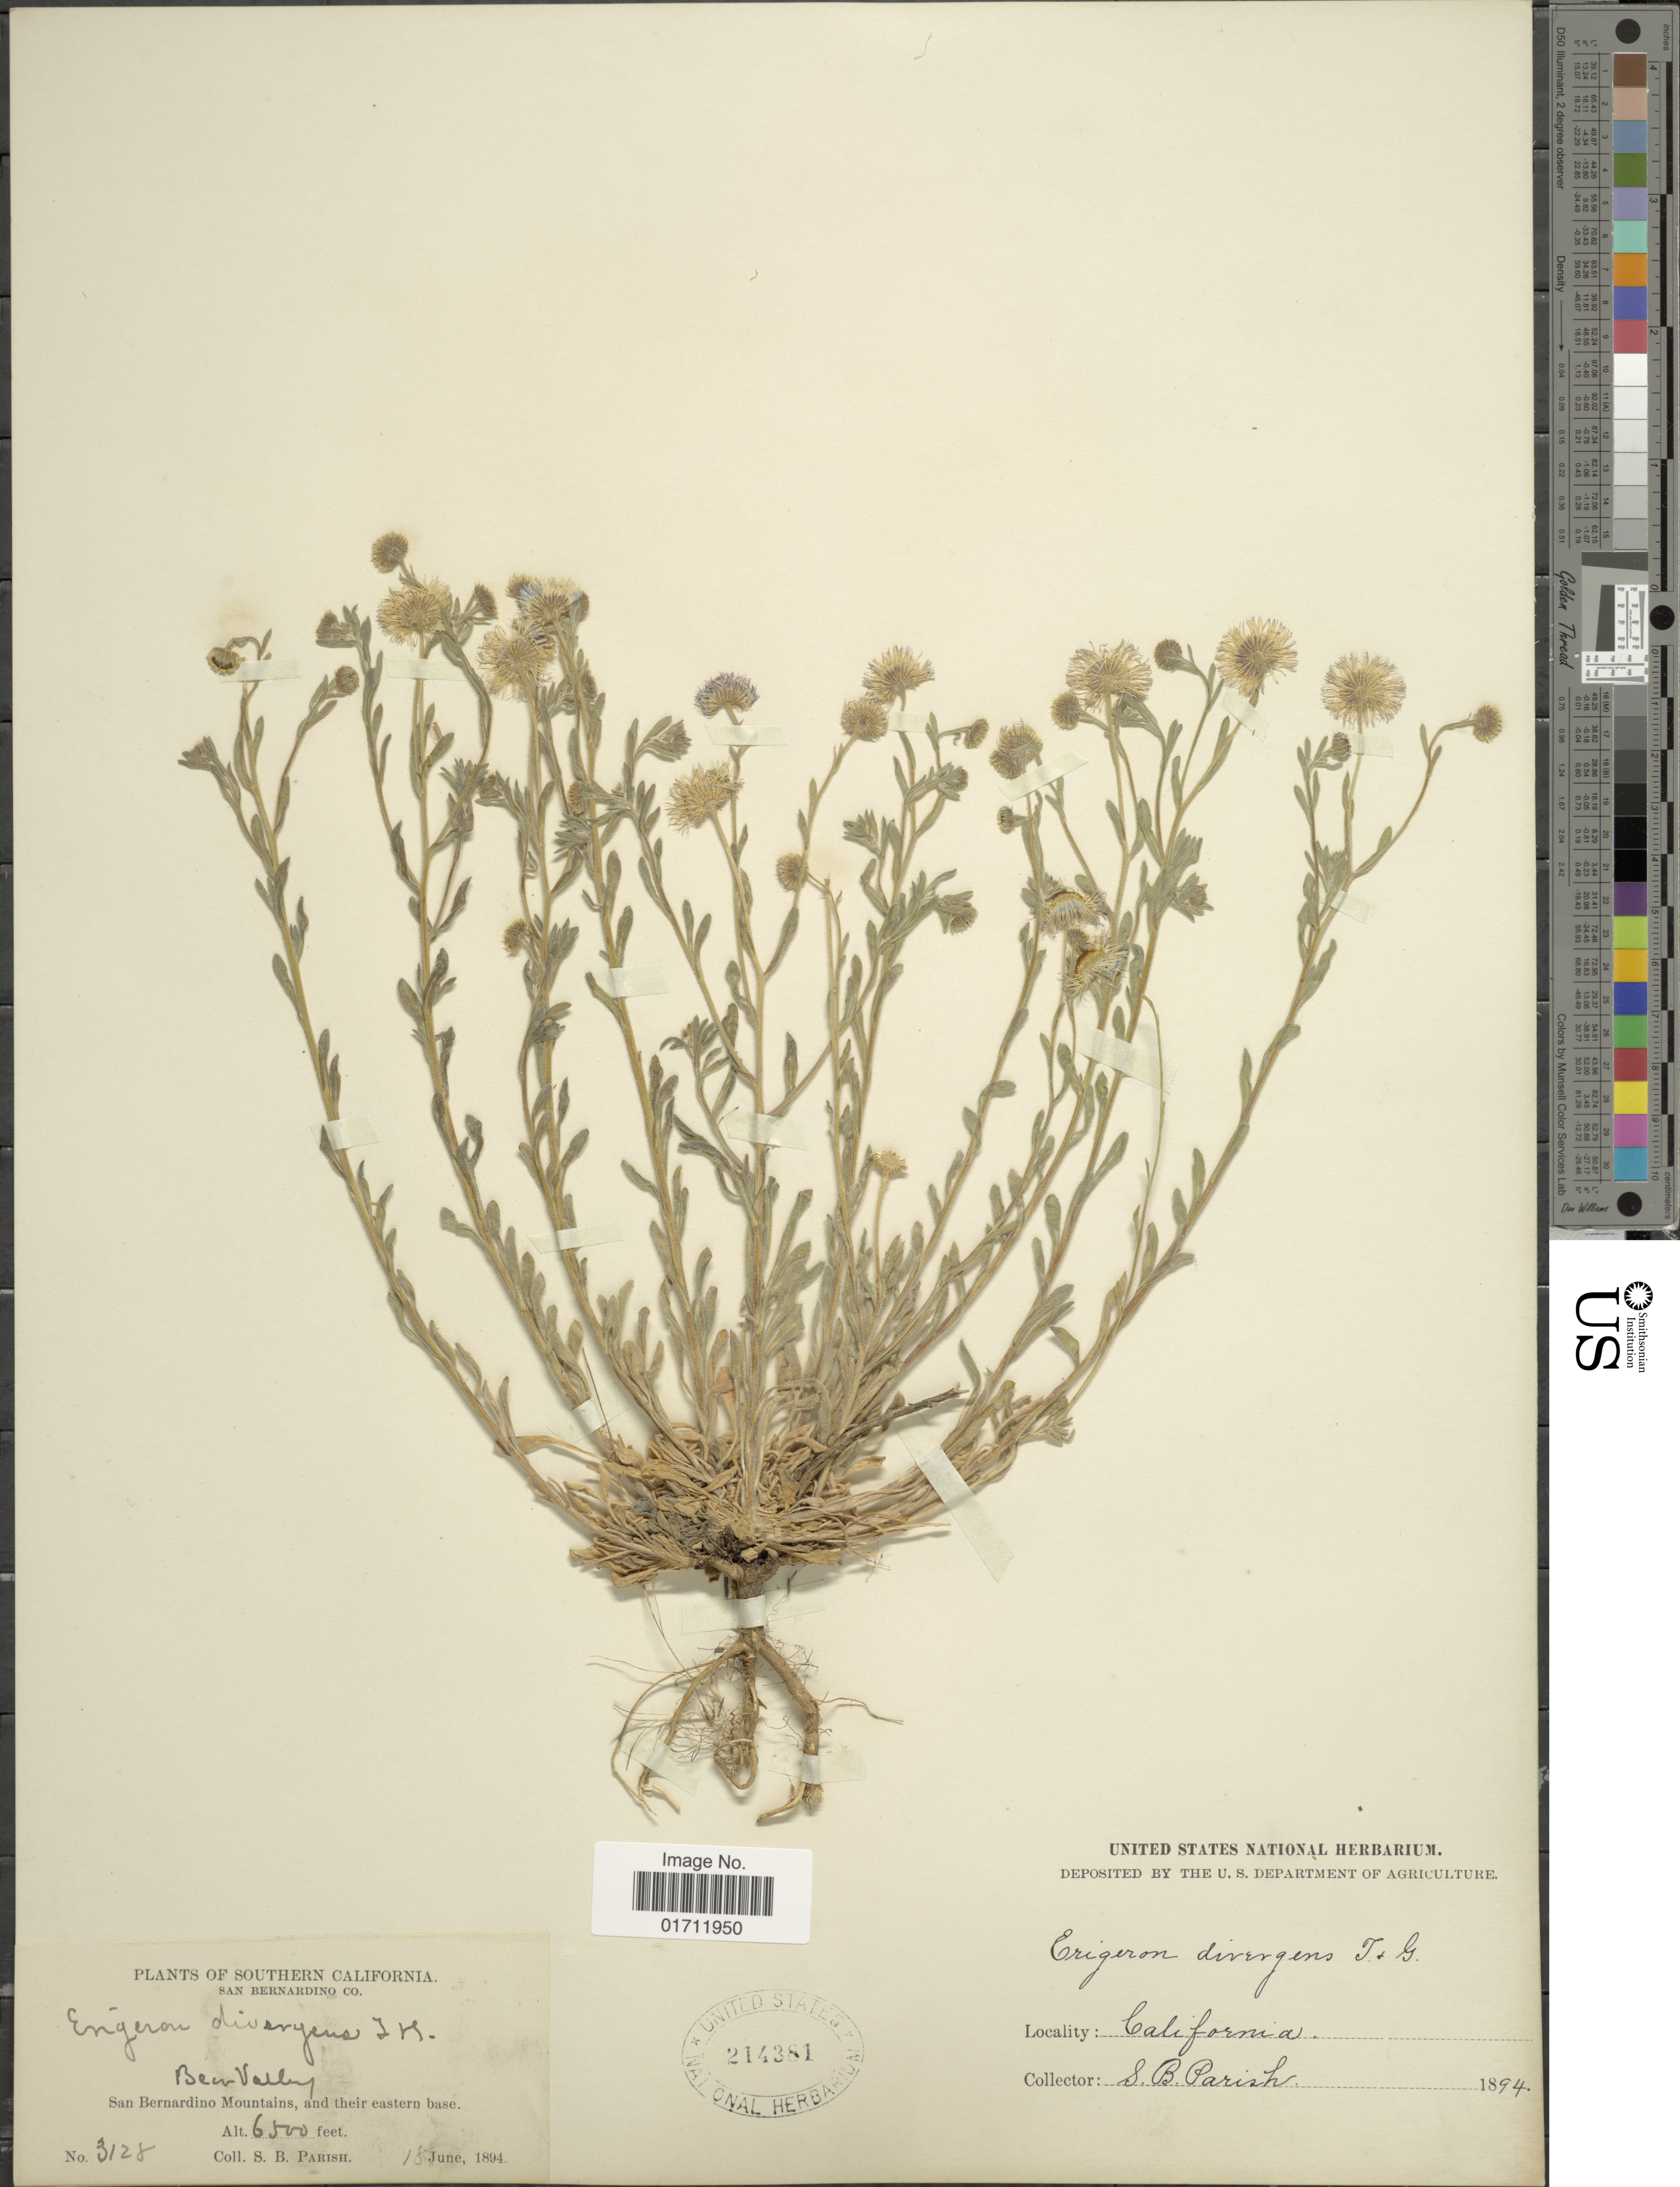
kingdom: Plantae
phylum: Tracheophyta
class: Magnoliopsida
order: Asterales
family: Asteraceae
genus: Erigeron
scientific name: Erigeron divergens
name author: Torr. & A. Gray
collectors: S. B. Parish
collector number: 3128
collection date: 1894-06-18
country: United States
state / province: California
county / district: San Bernardino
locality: Southern California, Beer Valley, San Bernardino Mountains, and their eastern base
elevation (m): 1981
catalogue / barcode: US 214381